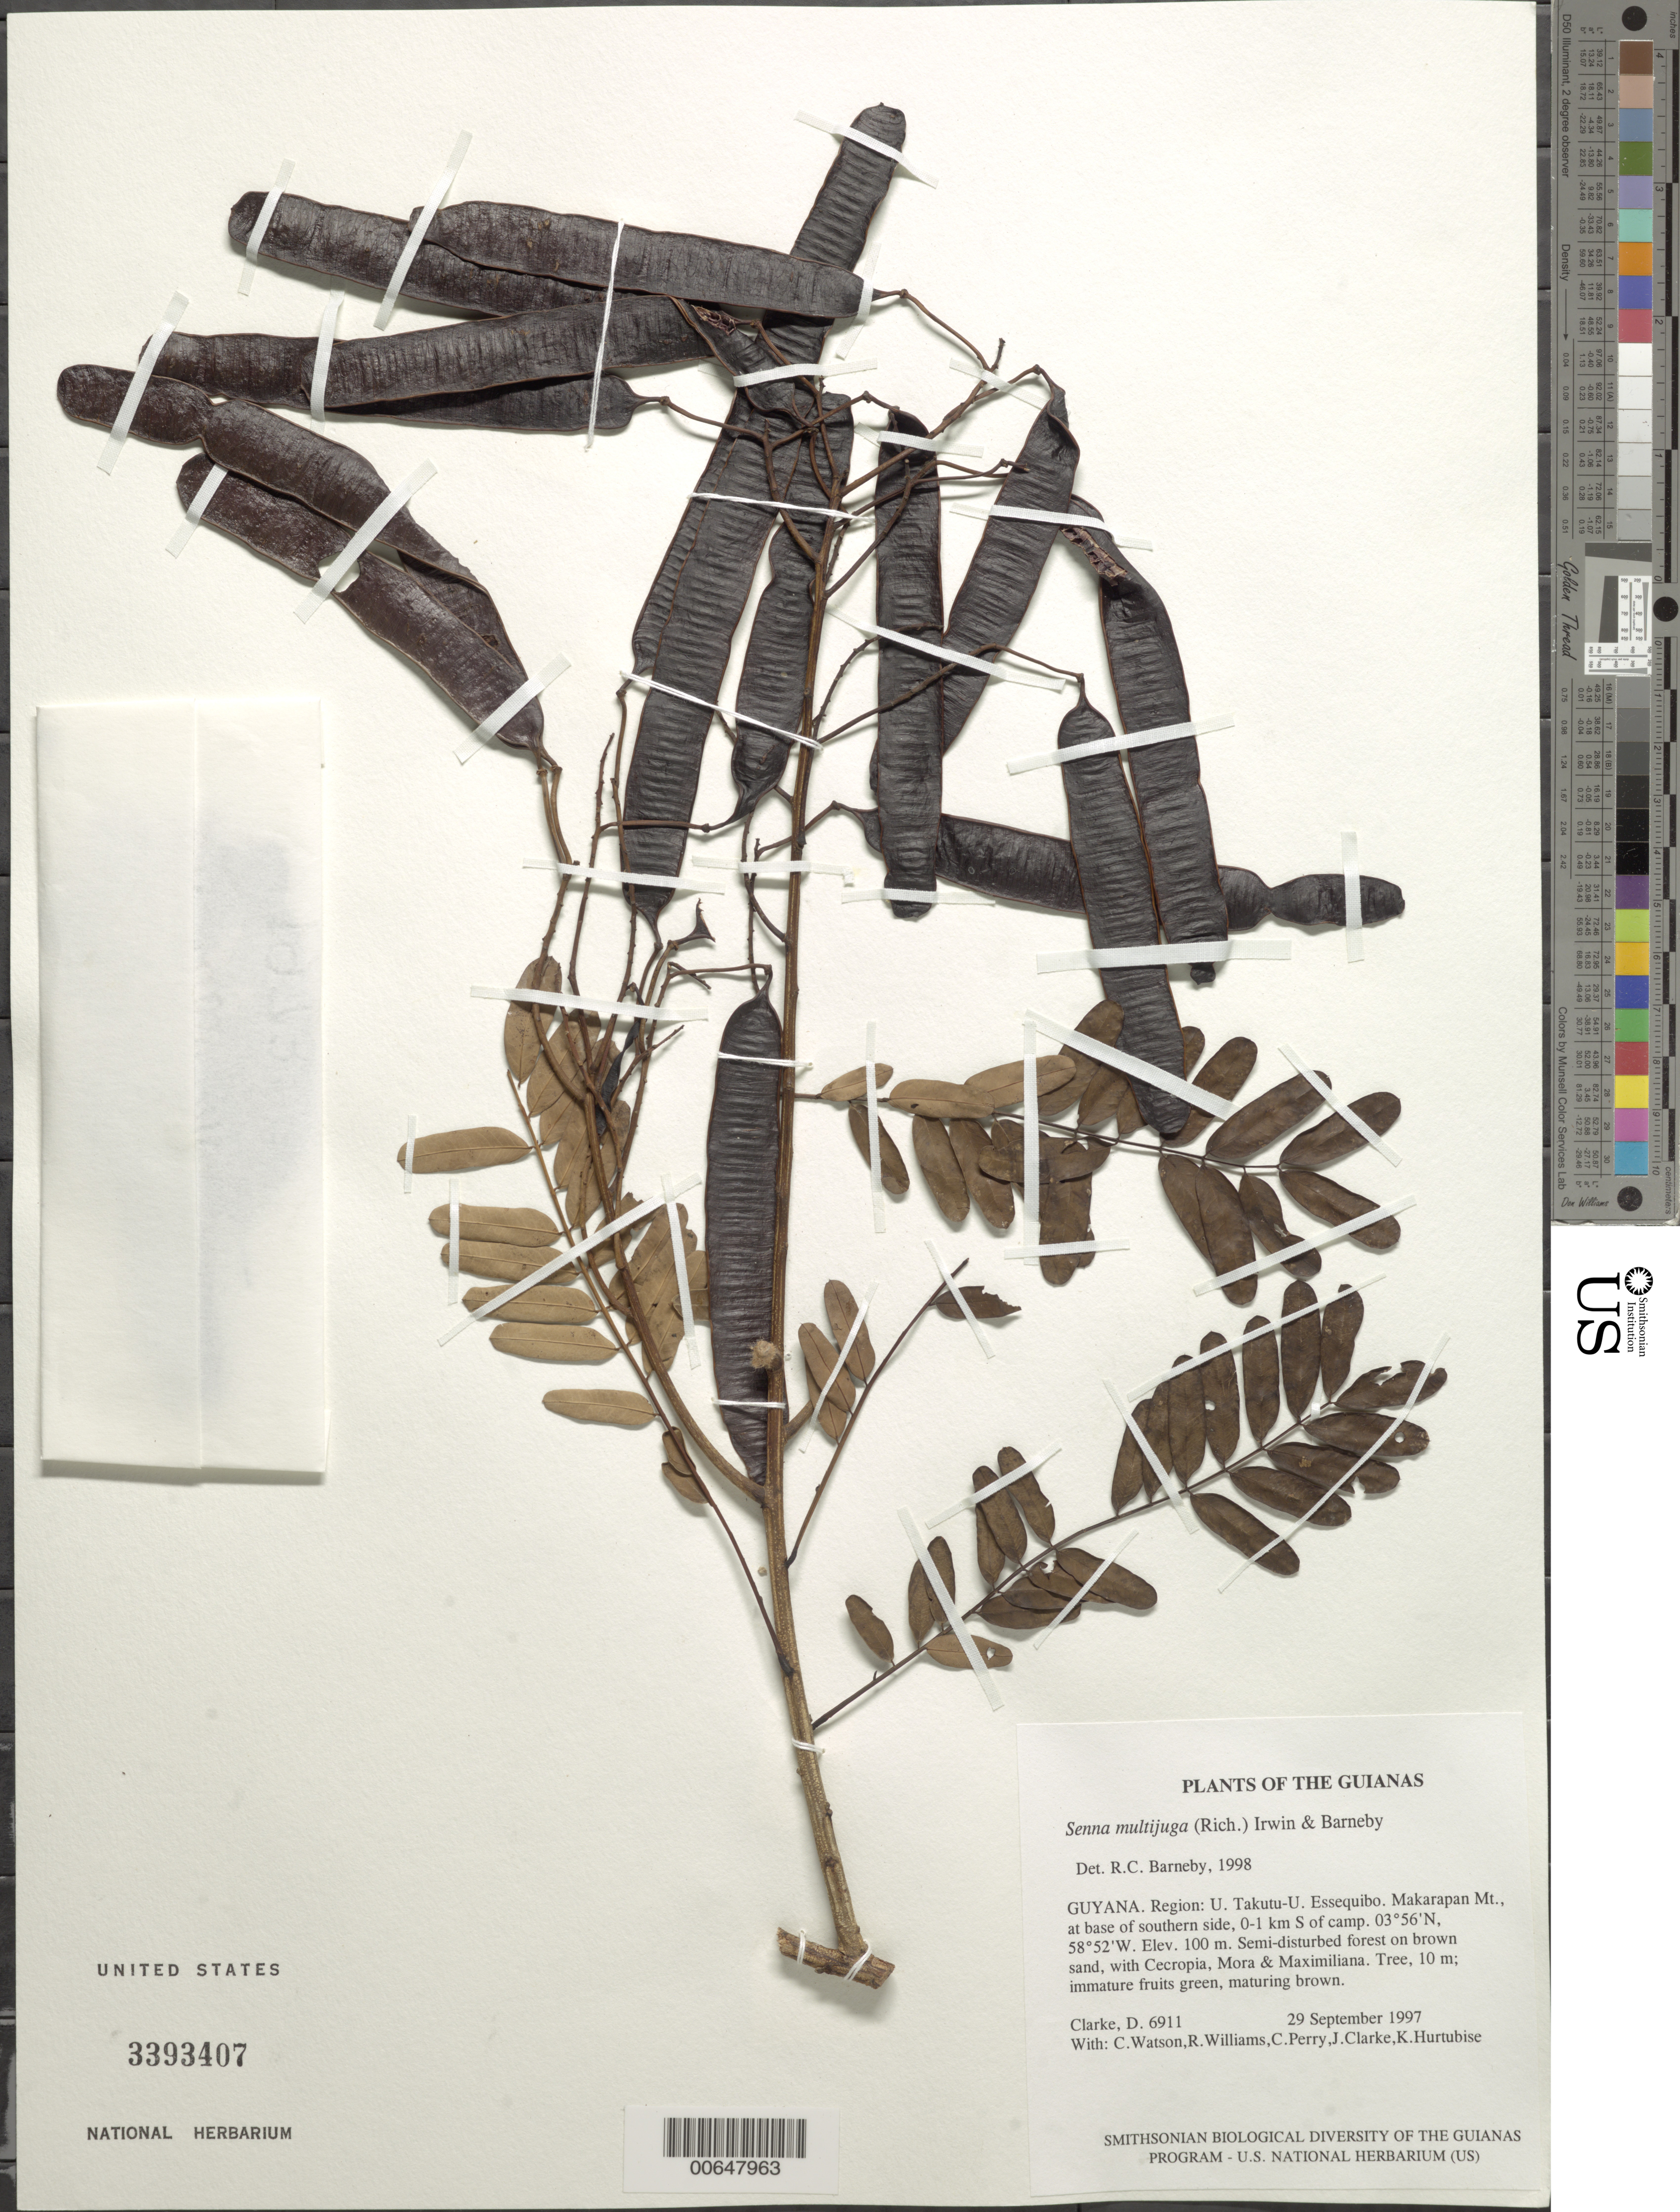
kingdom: Plantae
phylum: Tracheophyta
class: Magnoliopsida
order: Fabales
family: Fabaceae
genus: Senna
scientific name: Senna multijuga var. multijuga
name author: (Rich.) H.S. Irwin & Barneby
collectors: H. D. Clarke, C. Watson, R. Williams, C. Perry, J. Clarke & K. Hurtubise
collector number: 6911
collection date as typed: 29 September 1997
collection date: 1997-09-29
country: Guyana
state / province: U. Takutu-U. Essequibo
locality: Makarapan Mt., at base of southern side, 0-1 km S of camp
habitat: Semi-disturbed forest on brown sand, with Cecropia, Mora & Maximiliana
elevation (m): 100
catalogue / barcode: US 3393407